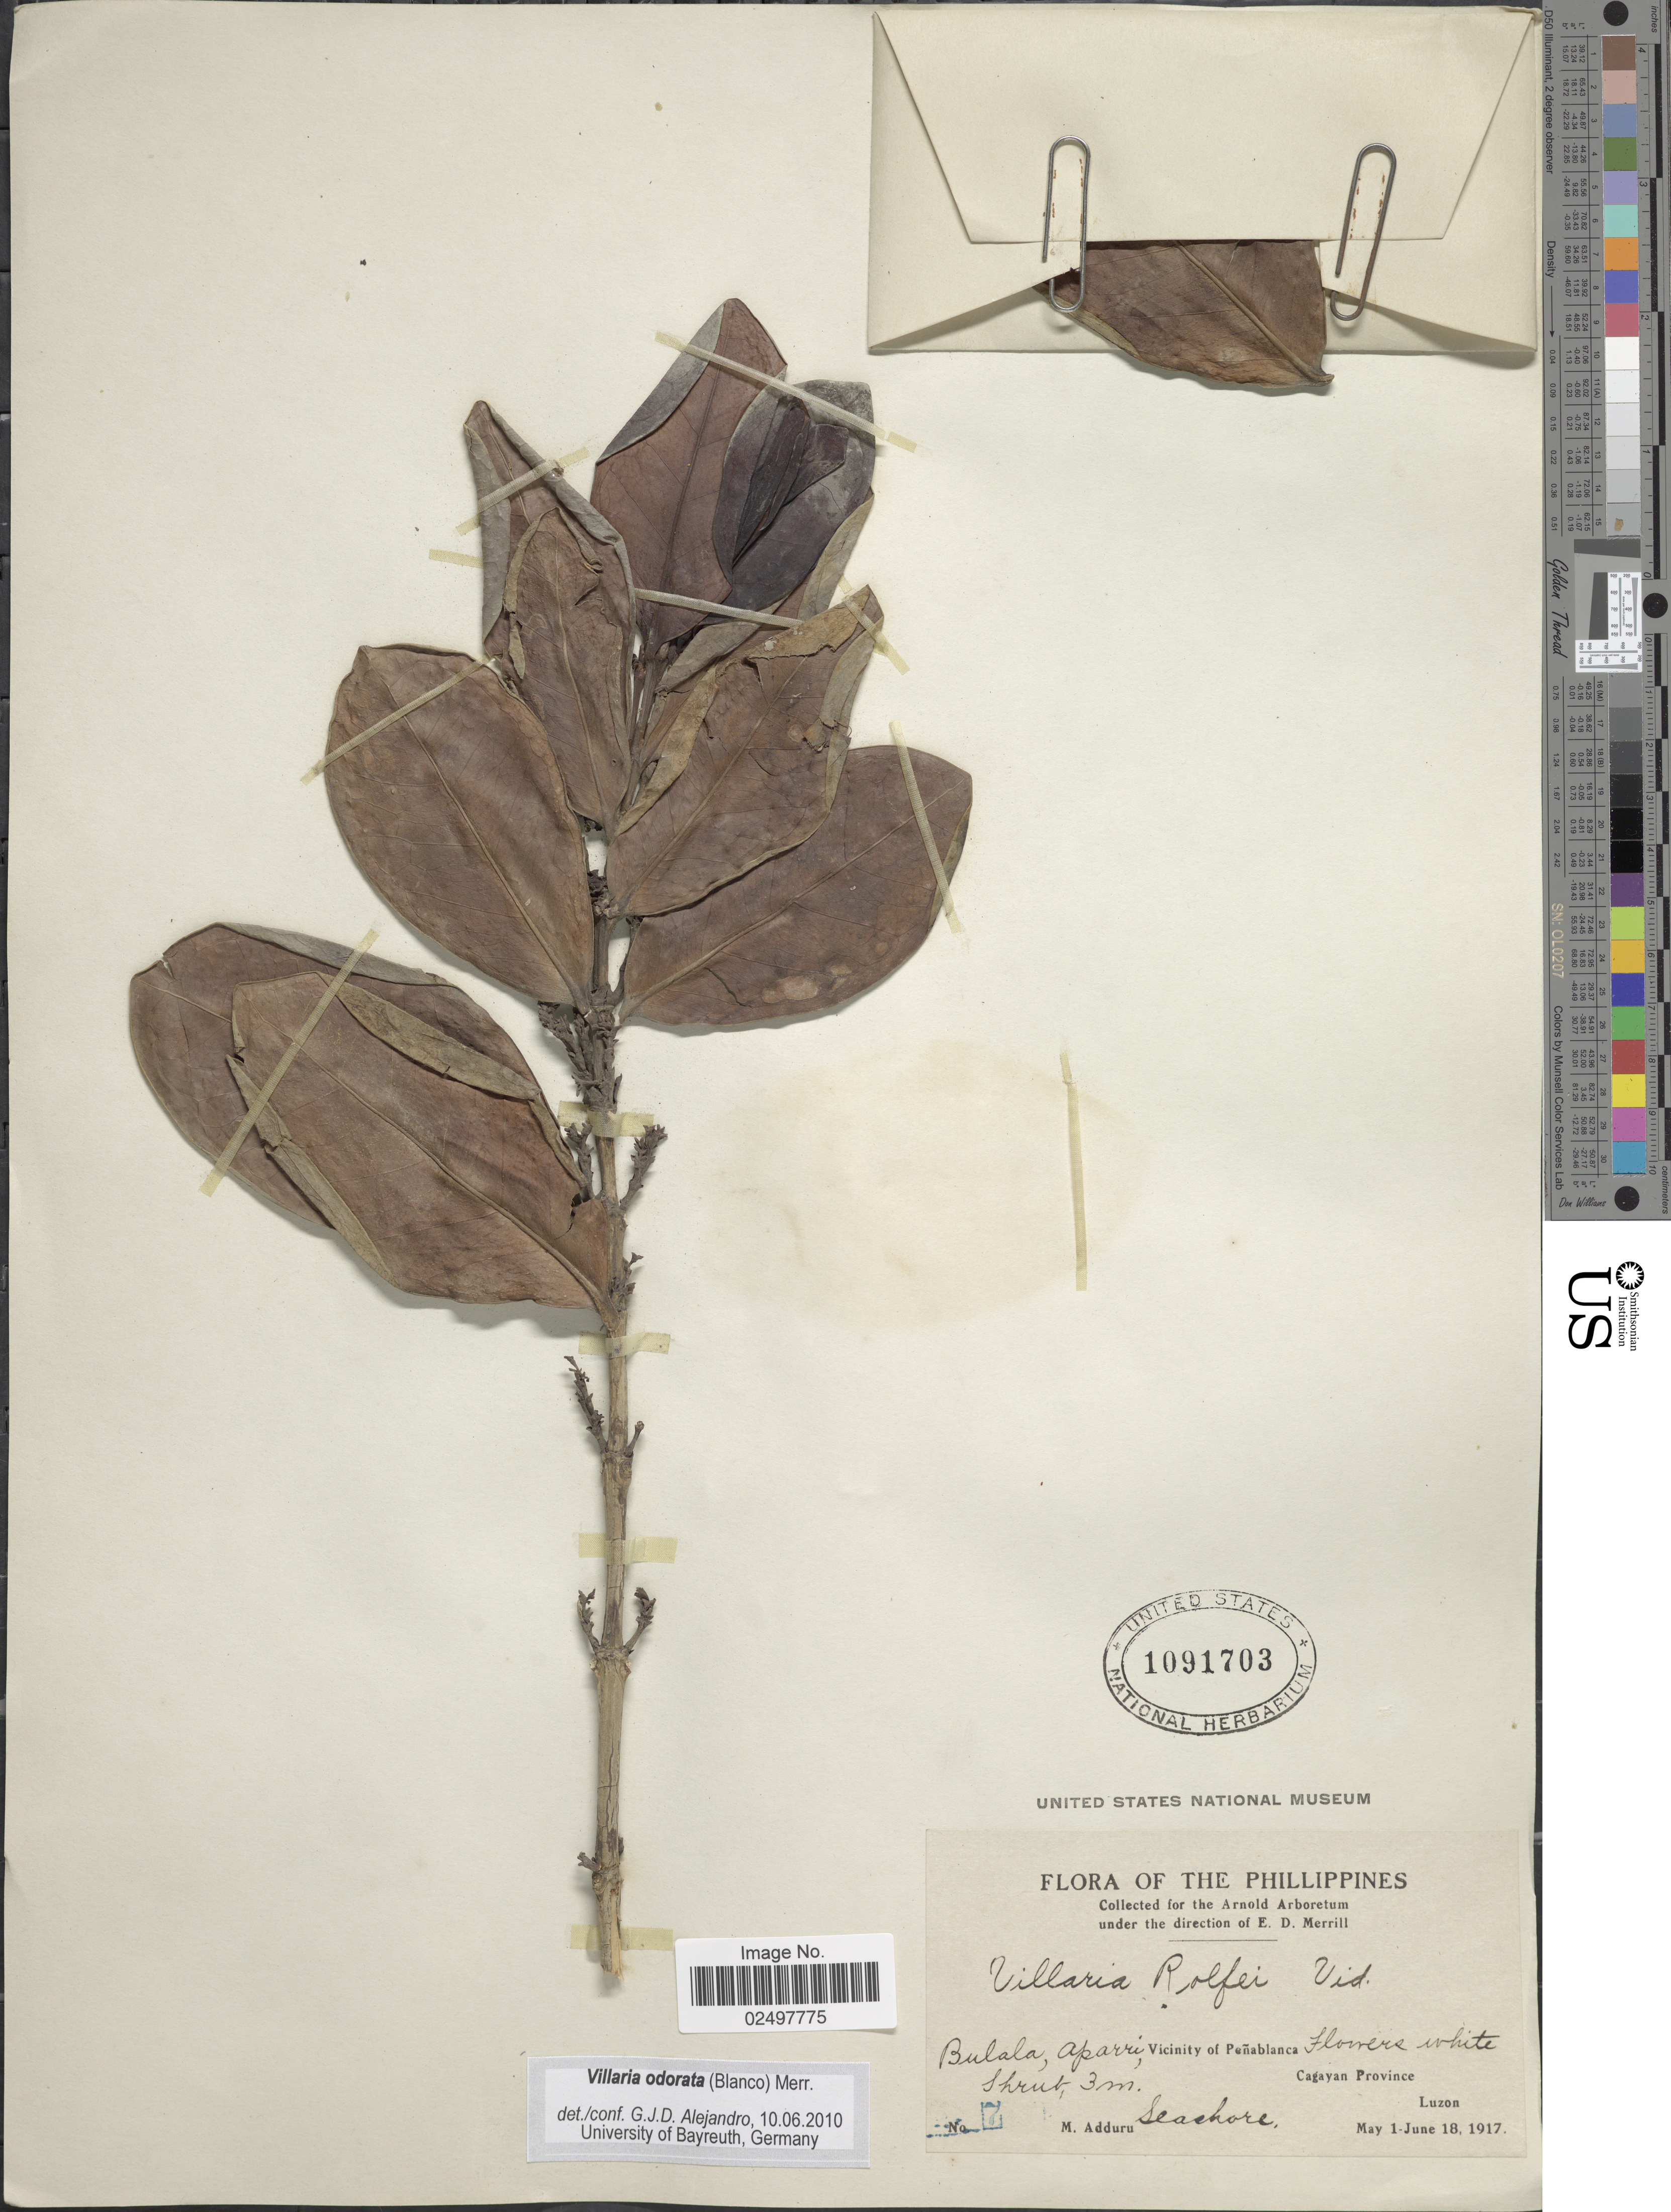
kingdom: Plantae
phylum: Tracheophyta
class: Magnoliopsida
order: Gentianales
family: Rubiaceae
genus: Villaria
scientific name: Villaria odorata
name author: (Blanco) Merr.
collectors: M. Adduru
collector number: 7*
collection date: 1917-05-01/1917-06-18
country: Philippines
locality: Bulala, Aparri, vicinity of Penablanca, Cagayan Province, Luzon, seashore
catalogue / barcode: US 1091703